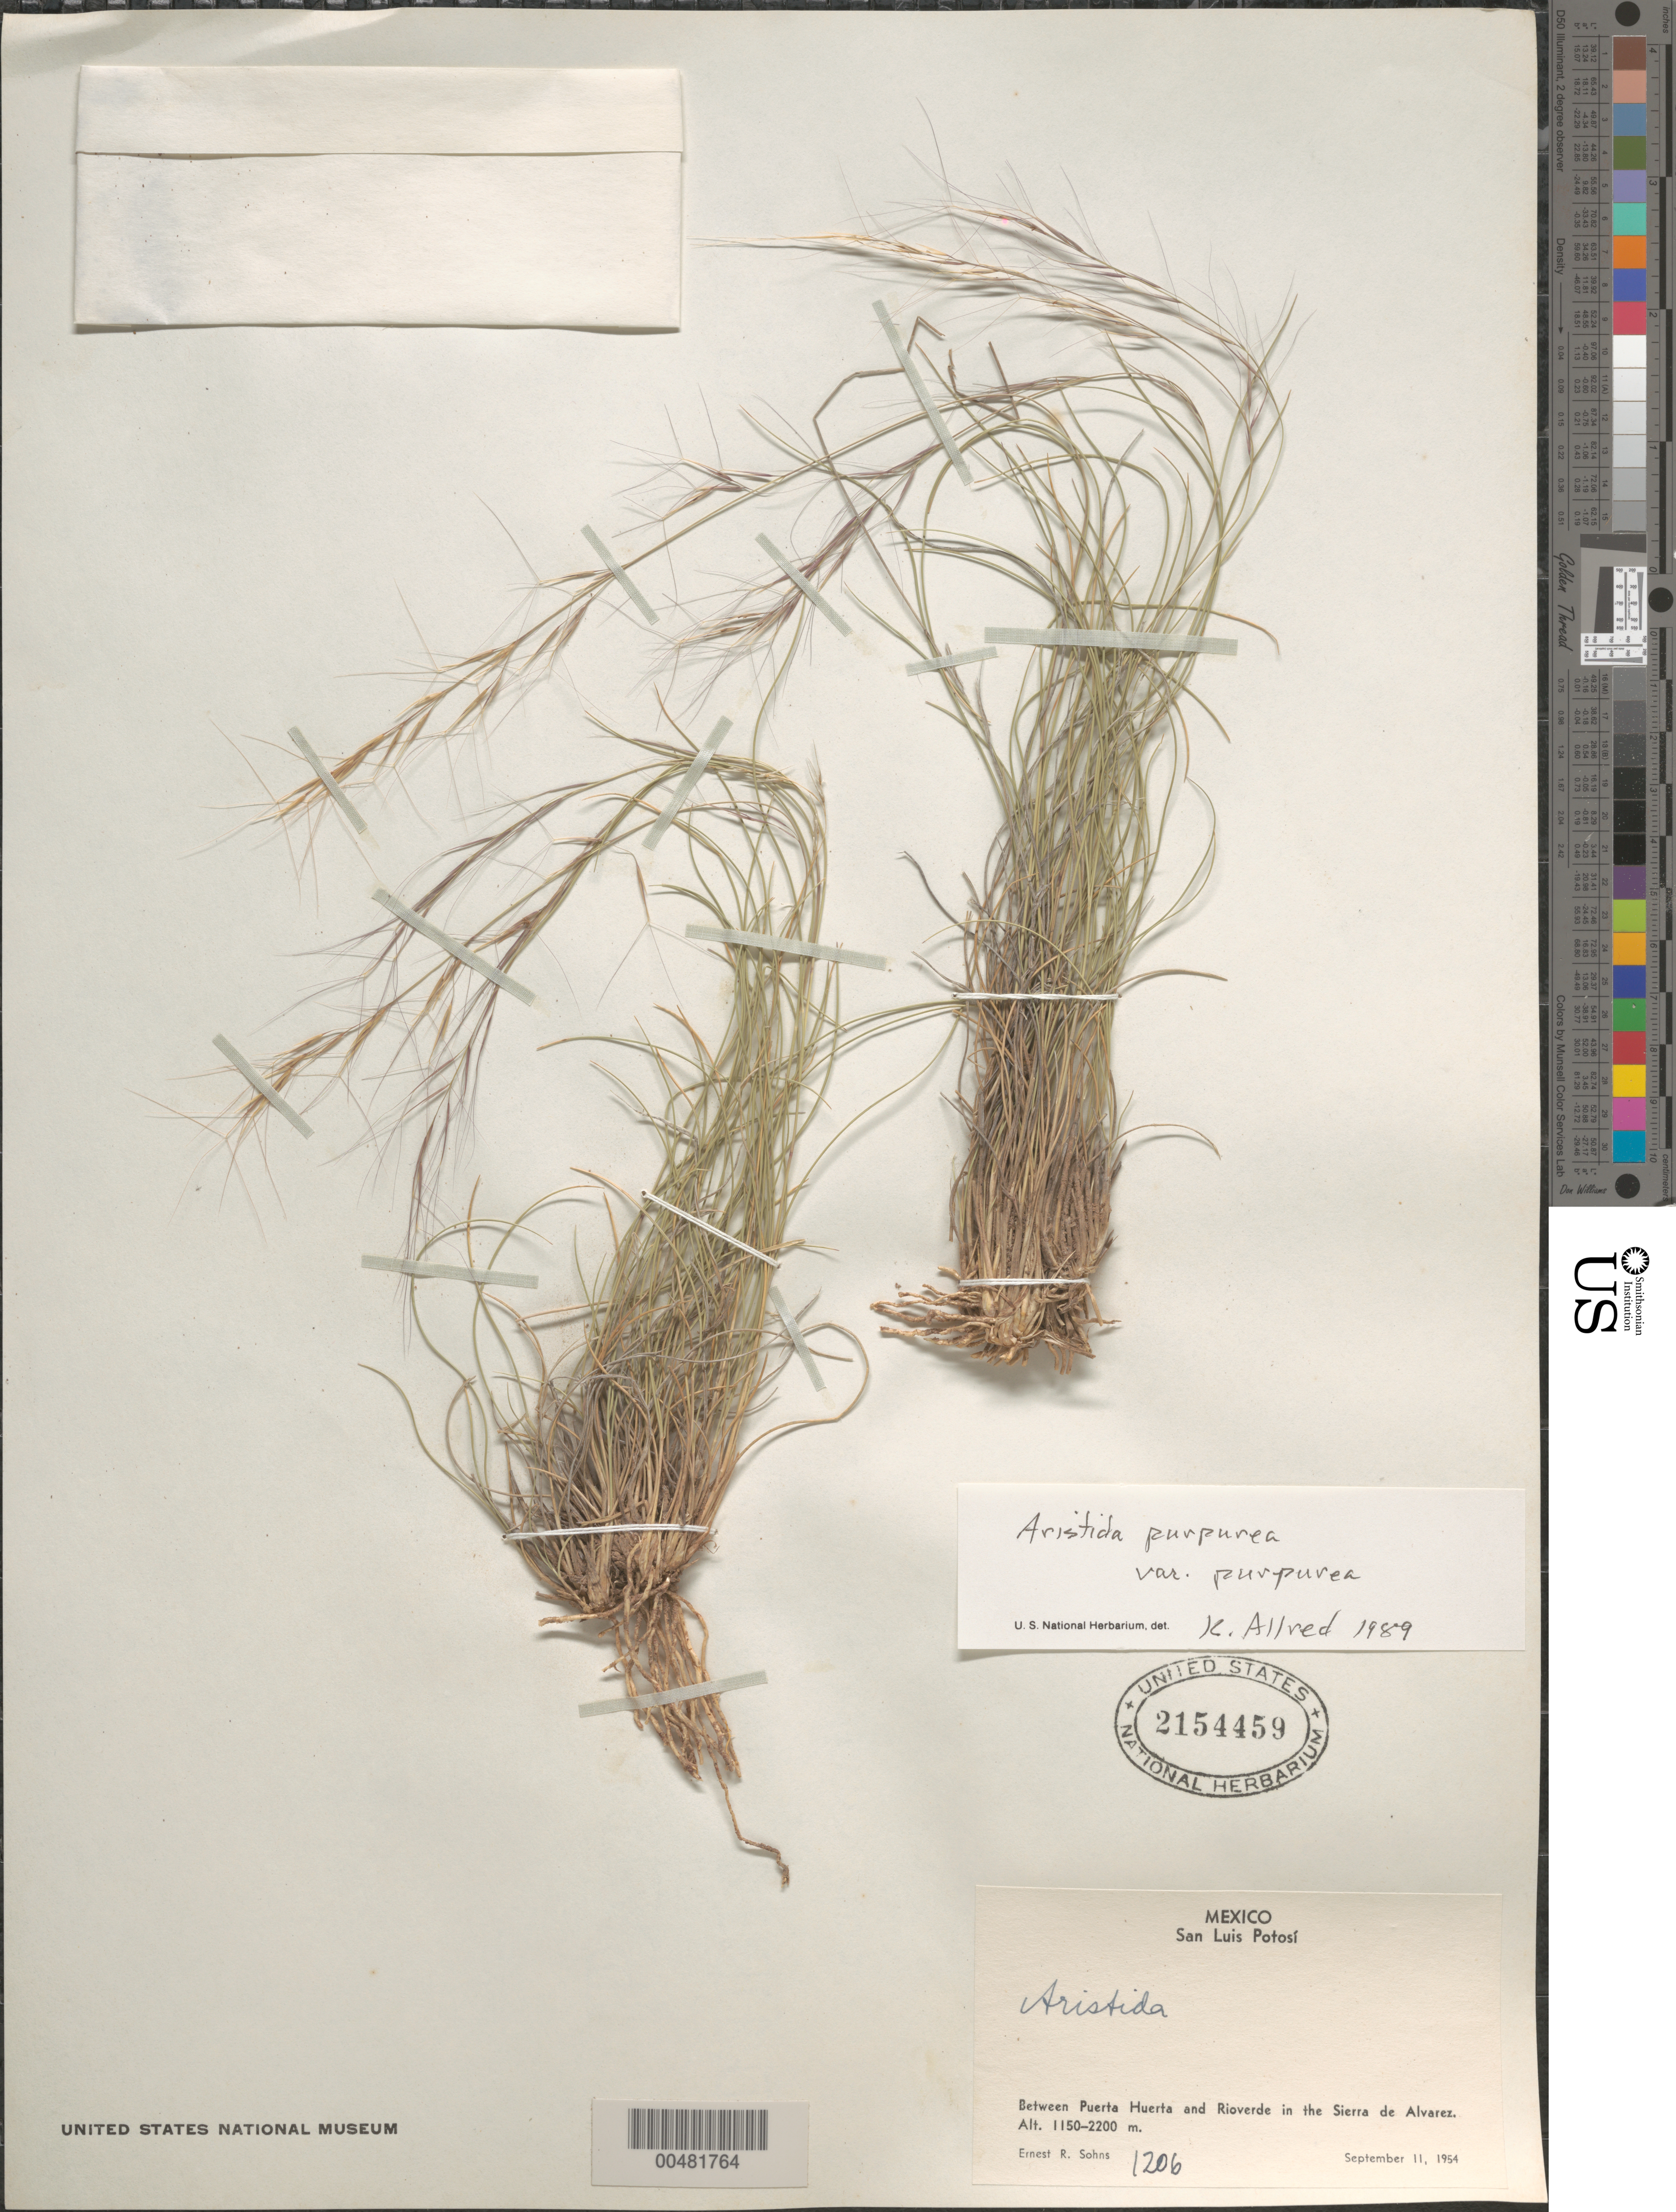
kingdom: Plantae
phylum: Tracheophyta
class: Liliopsida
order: Poales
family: Poaceae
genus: Aristida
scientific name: Aristida purpurea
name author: Nutt.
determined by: Allred, K.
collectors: E. R. Sohns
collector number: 1206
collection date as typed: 11 Sep 1954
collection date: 1954-09-11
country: Mexico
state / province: San Luis Potosi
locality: Between Puerta Huerta and Rioverde in the Sierra de Alvarez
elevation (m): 1150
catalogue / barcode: US 2154459